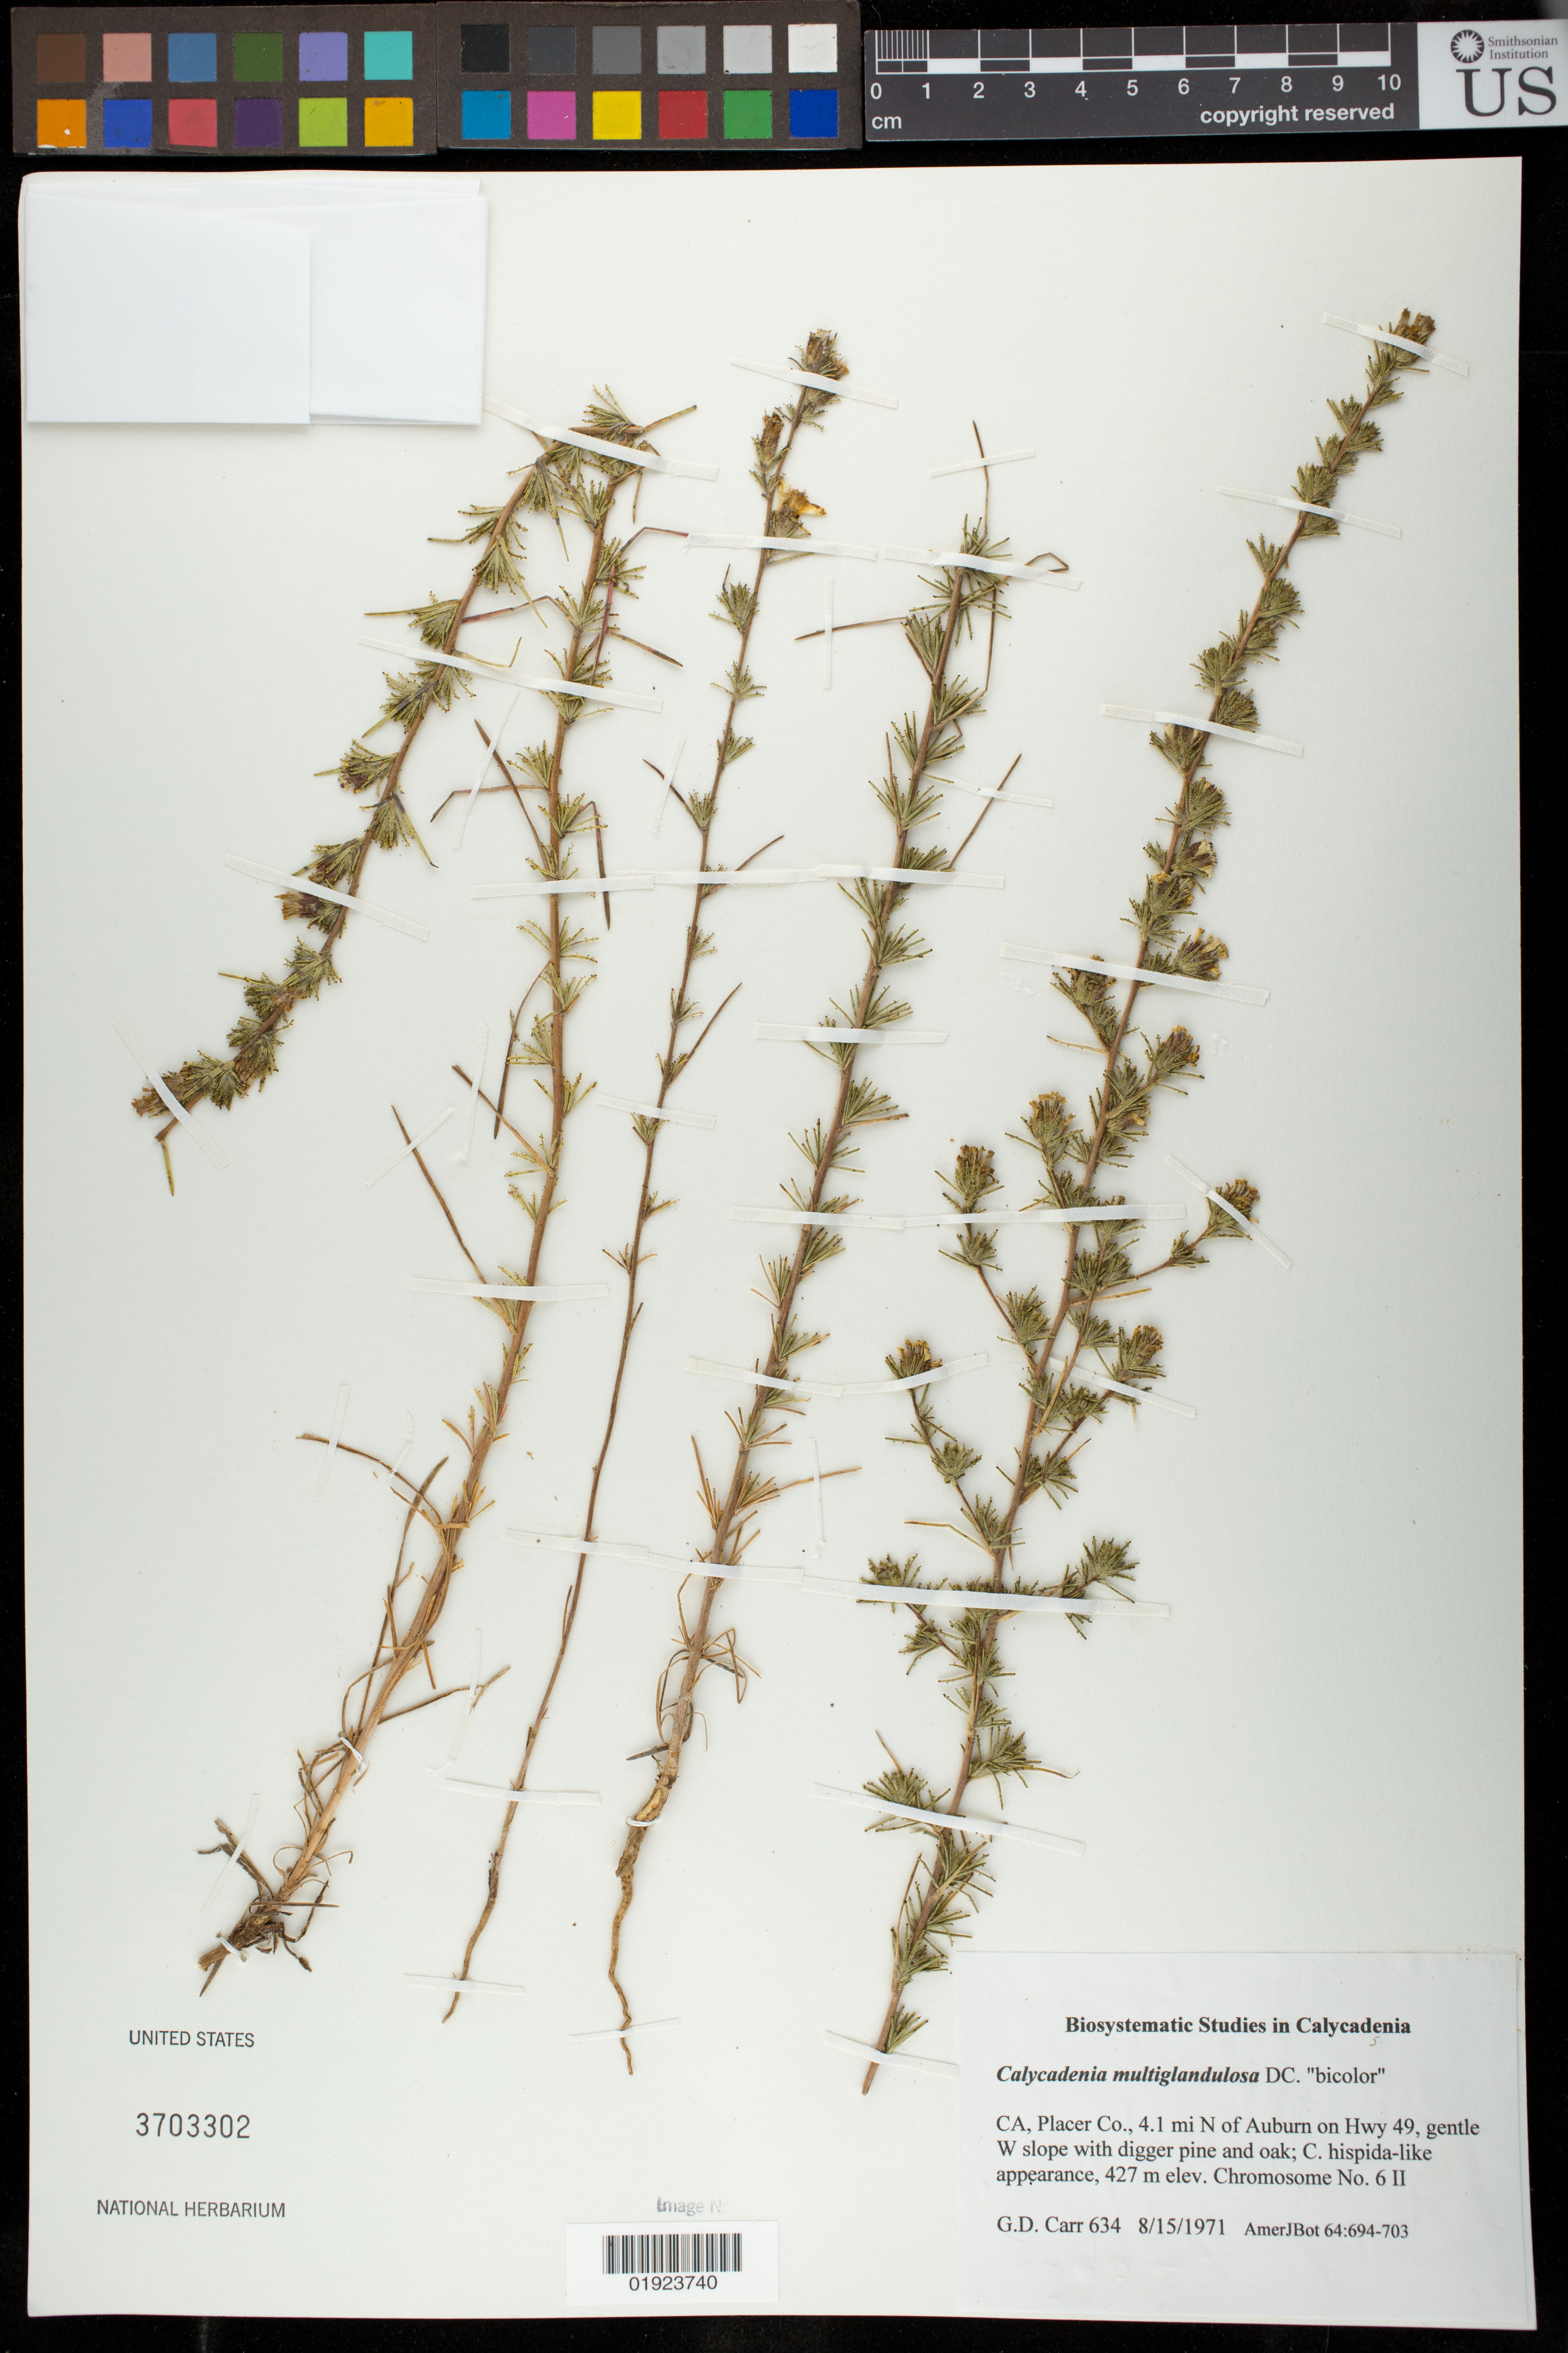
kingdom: Plantae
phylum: Tracheophyta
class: Magnoliopsida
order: Asterales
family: Asteraceae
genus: Calycadenia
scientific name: Calycadenia multiglandulosa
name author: DC.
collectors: G. Carr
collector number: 634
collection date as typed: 8/15/1971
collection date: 1971-08-15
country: United States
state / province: California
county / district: Placer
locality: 4.1 mi N of Auburn on Hwy 49, W slope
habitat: gentle slope with digger pine and oak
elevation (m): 427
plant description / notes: Chromosome No. 6 II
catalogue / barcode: US 3703302